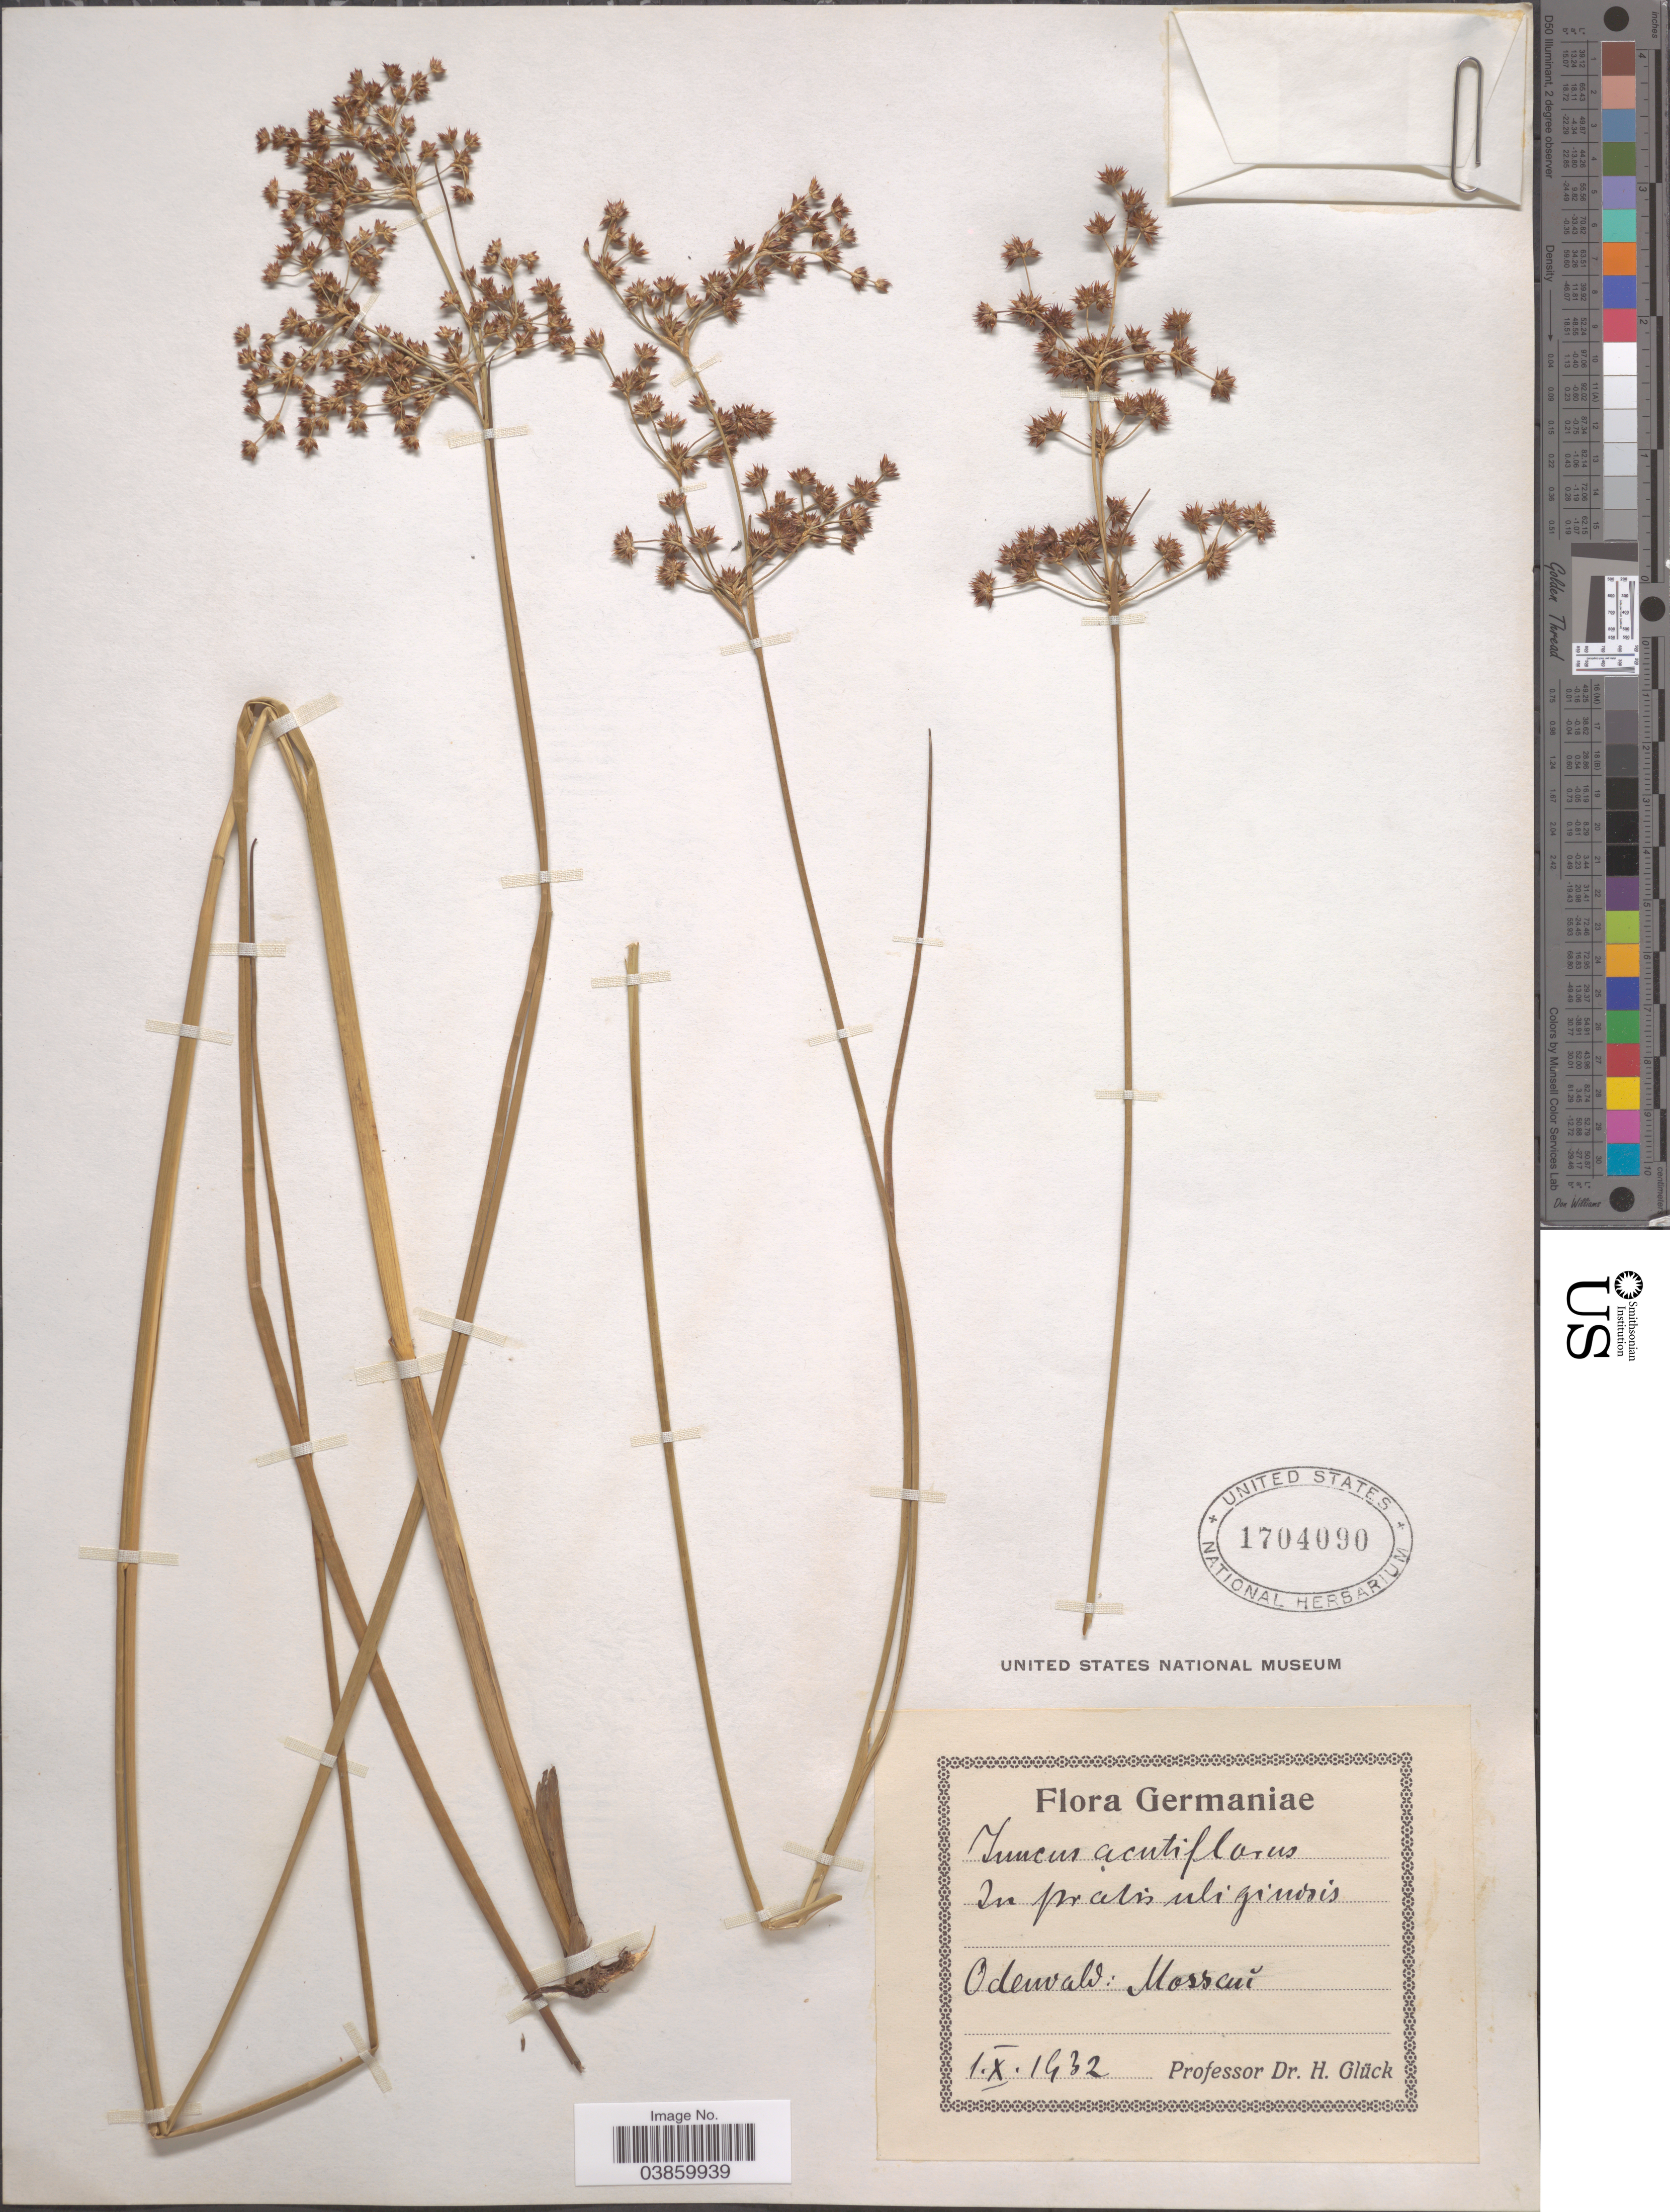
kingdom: Plantae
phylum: Tracheophyta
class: Liliopsida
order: Poales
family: Juncaceae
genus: Juncus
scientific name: Juncus acutiflorus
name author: Ehrh. ex Hoffm.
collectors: H. Glück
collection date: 1932-10-01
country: Germany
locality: In pratis uliginvois. Oderwald: Mossaií. [interpreted]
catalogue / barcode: US 1704090